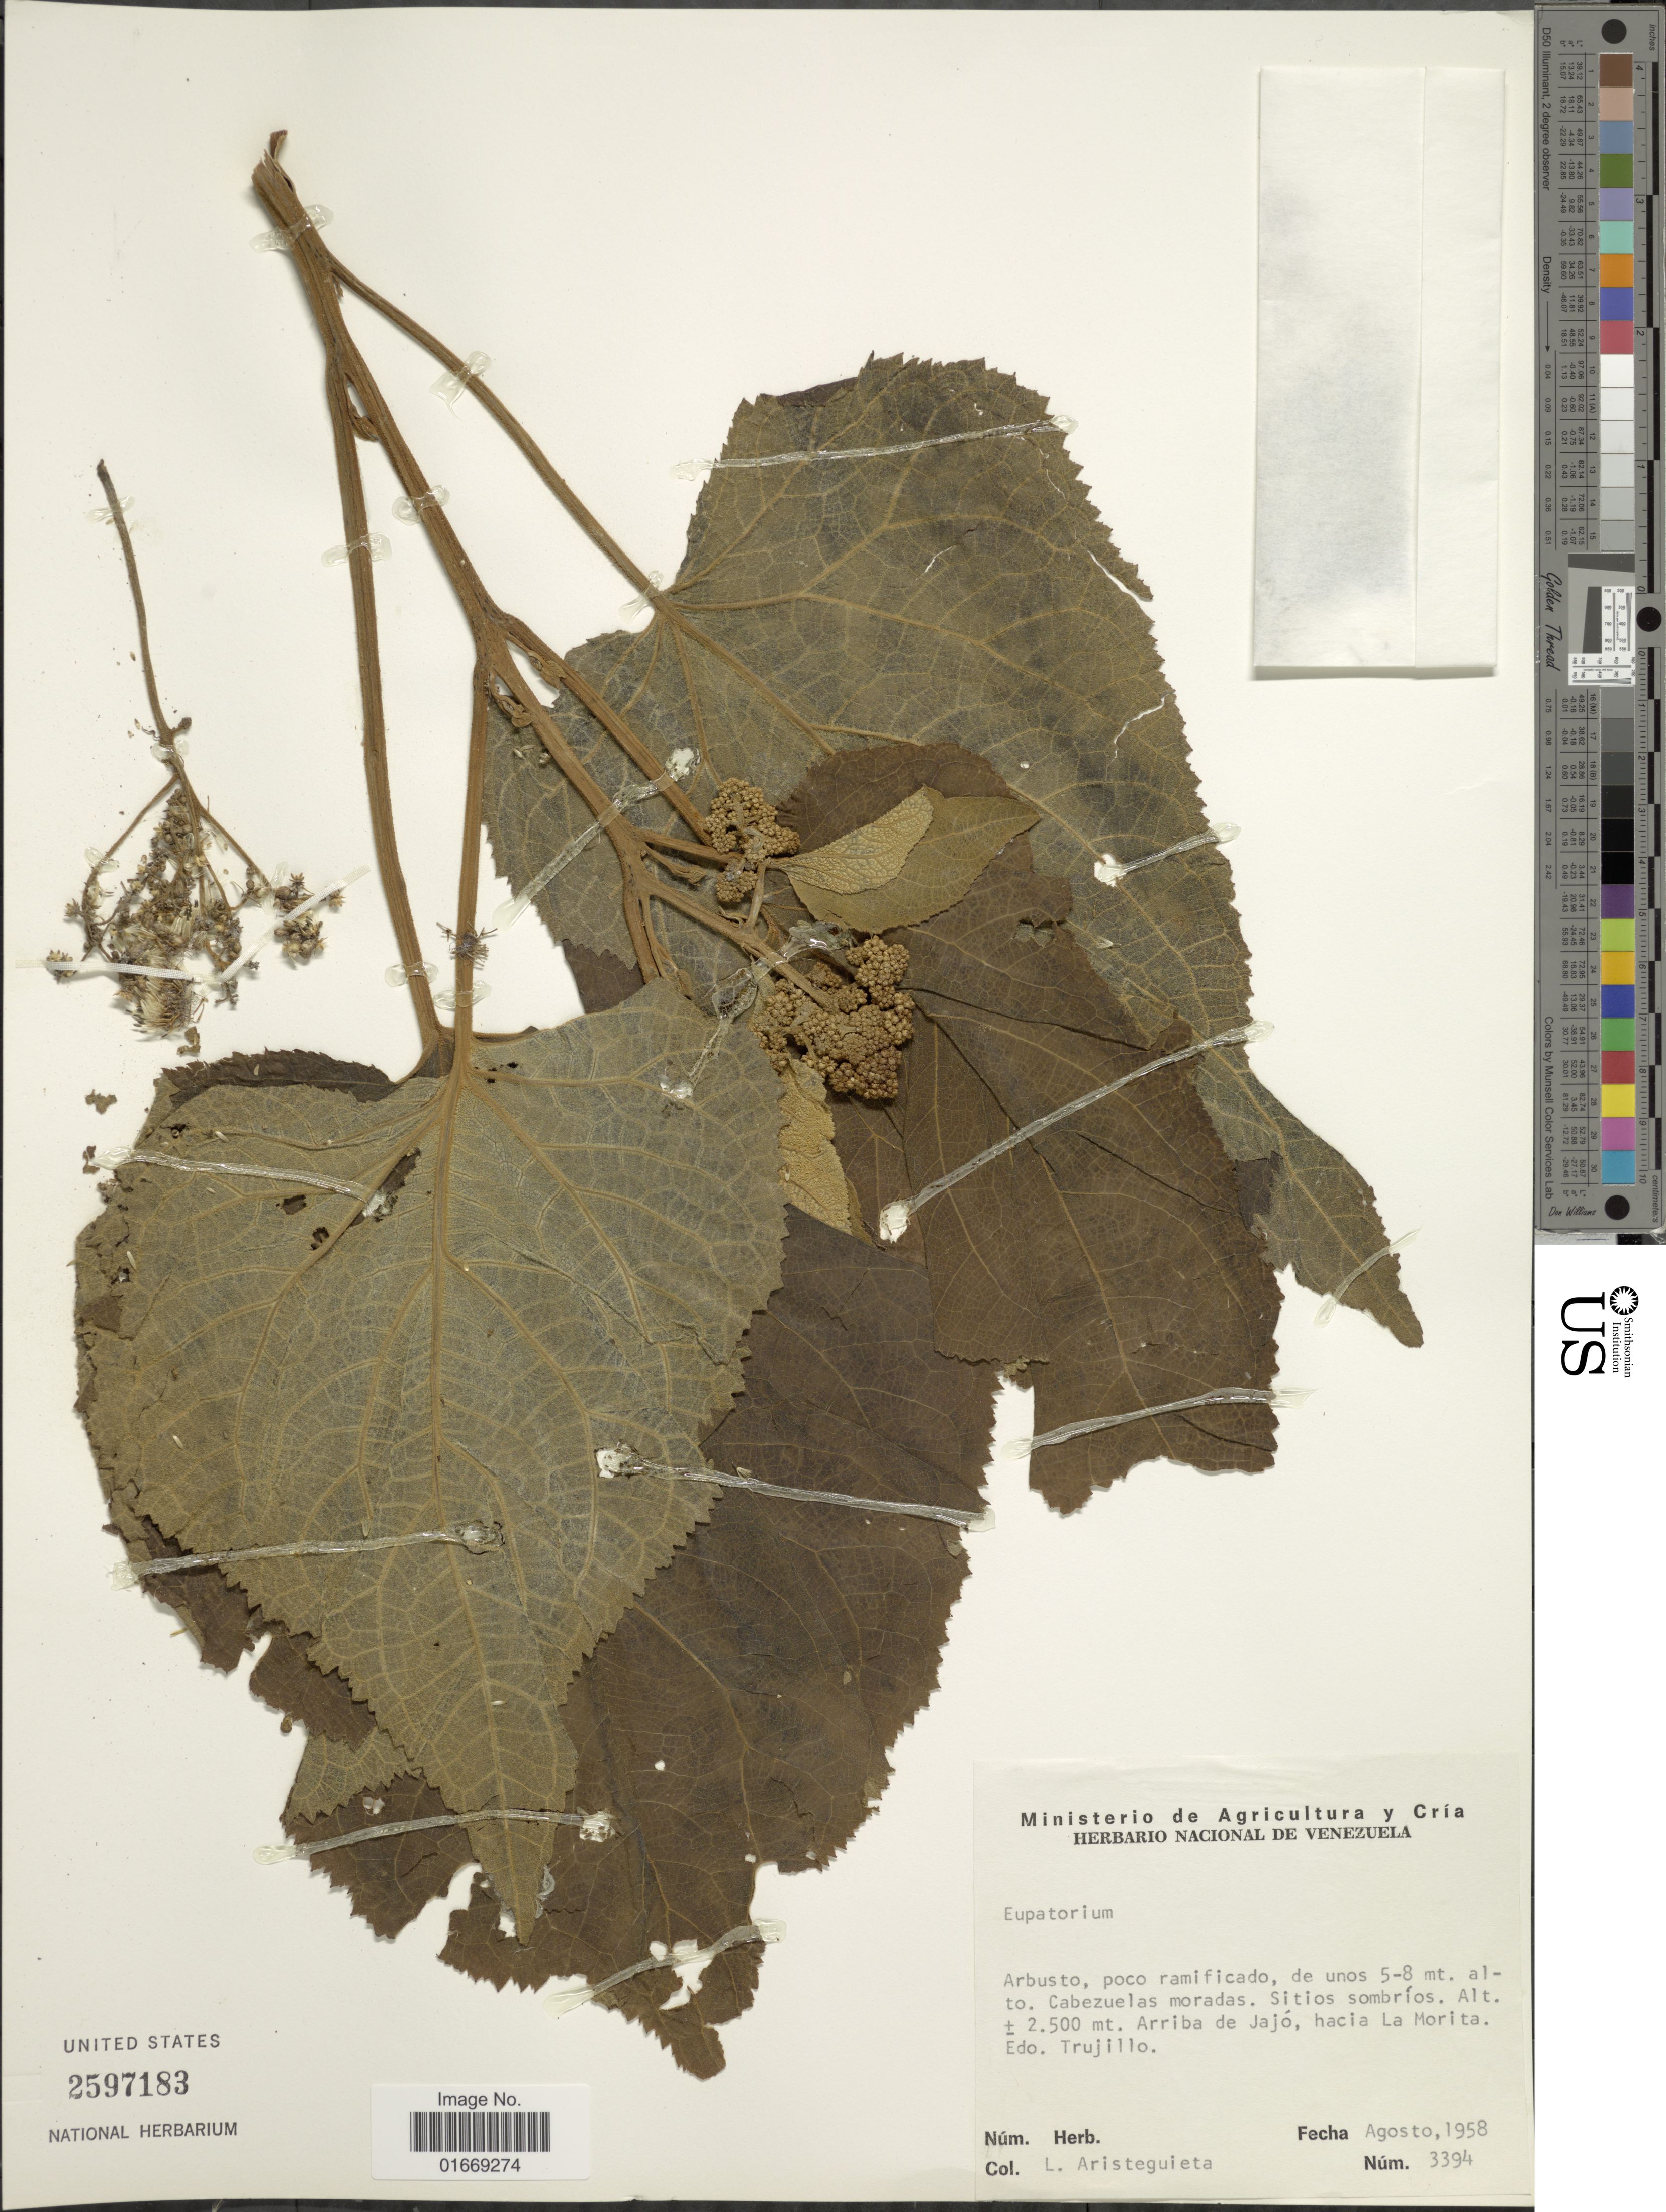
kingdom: Plantae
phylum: Tracheophyta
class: Magnoliopsida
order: Asterales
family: Asteraceae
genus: Hebeclinium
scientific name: Hebeclinium sp.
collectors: L. Aristeguieta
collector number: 3394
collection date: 1958-08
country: Venezuela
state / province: Trujillo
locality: Arriba de Jajó, hacia La Morita. Edo. Trujillo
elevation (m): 2500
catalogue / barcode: US 2597183